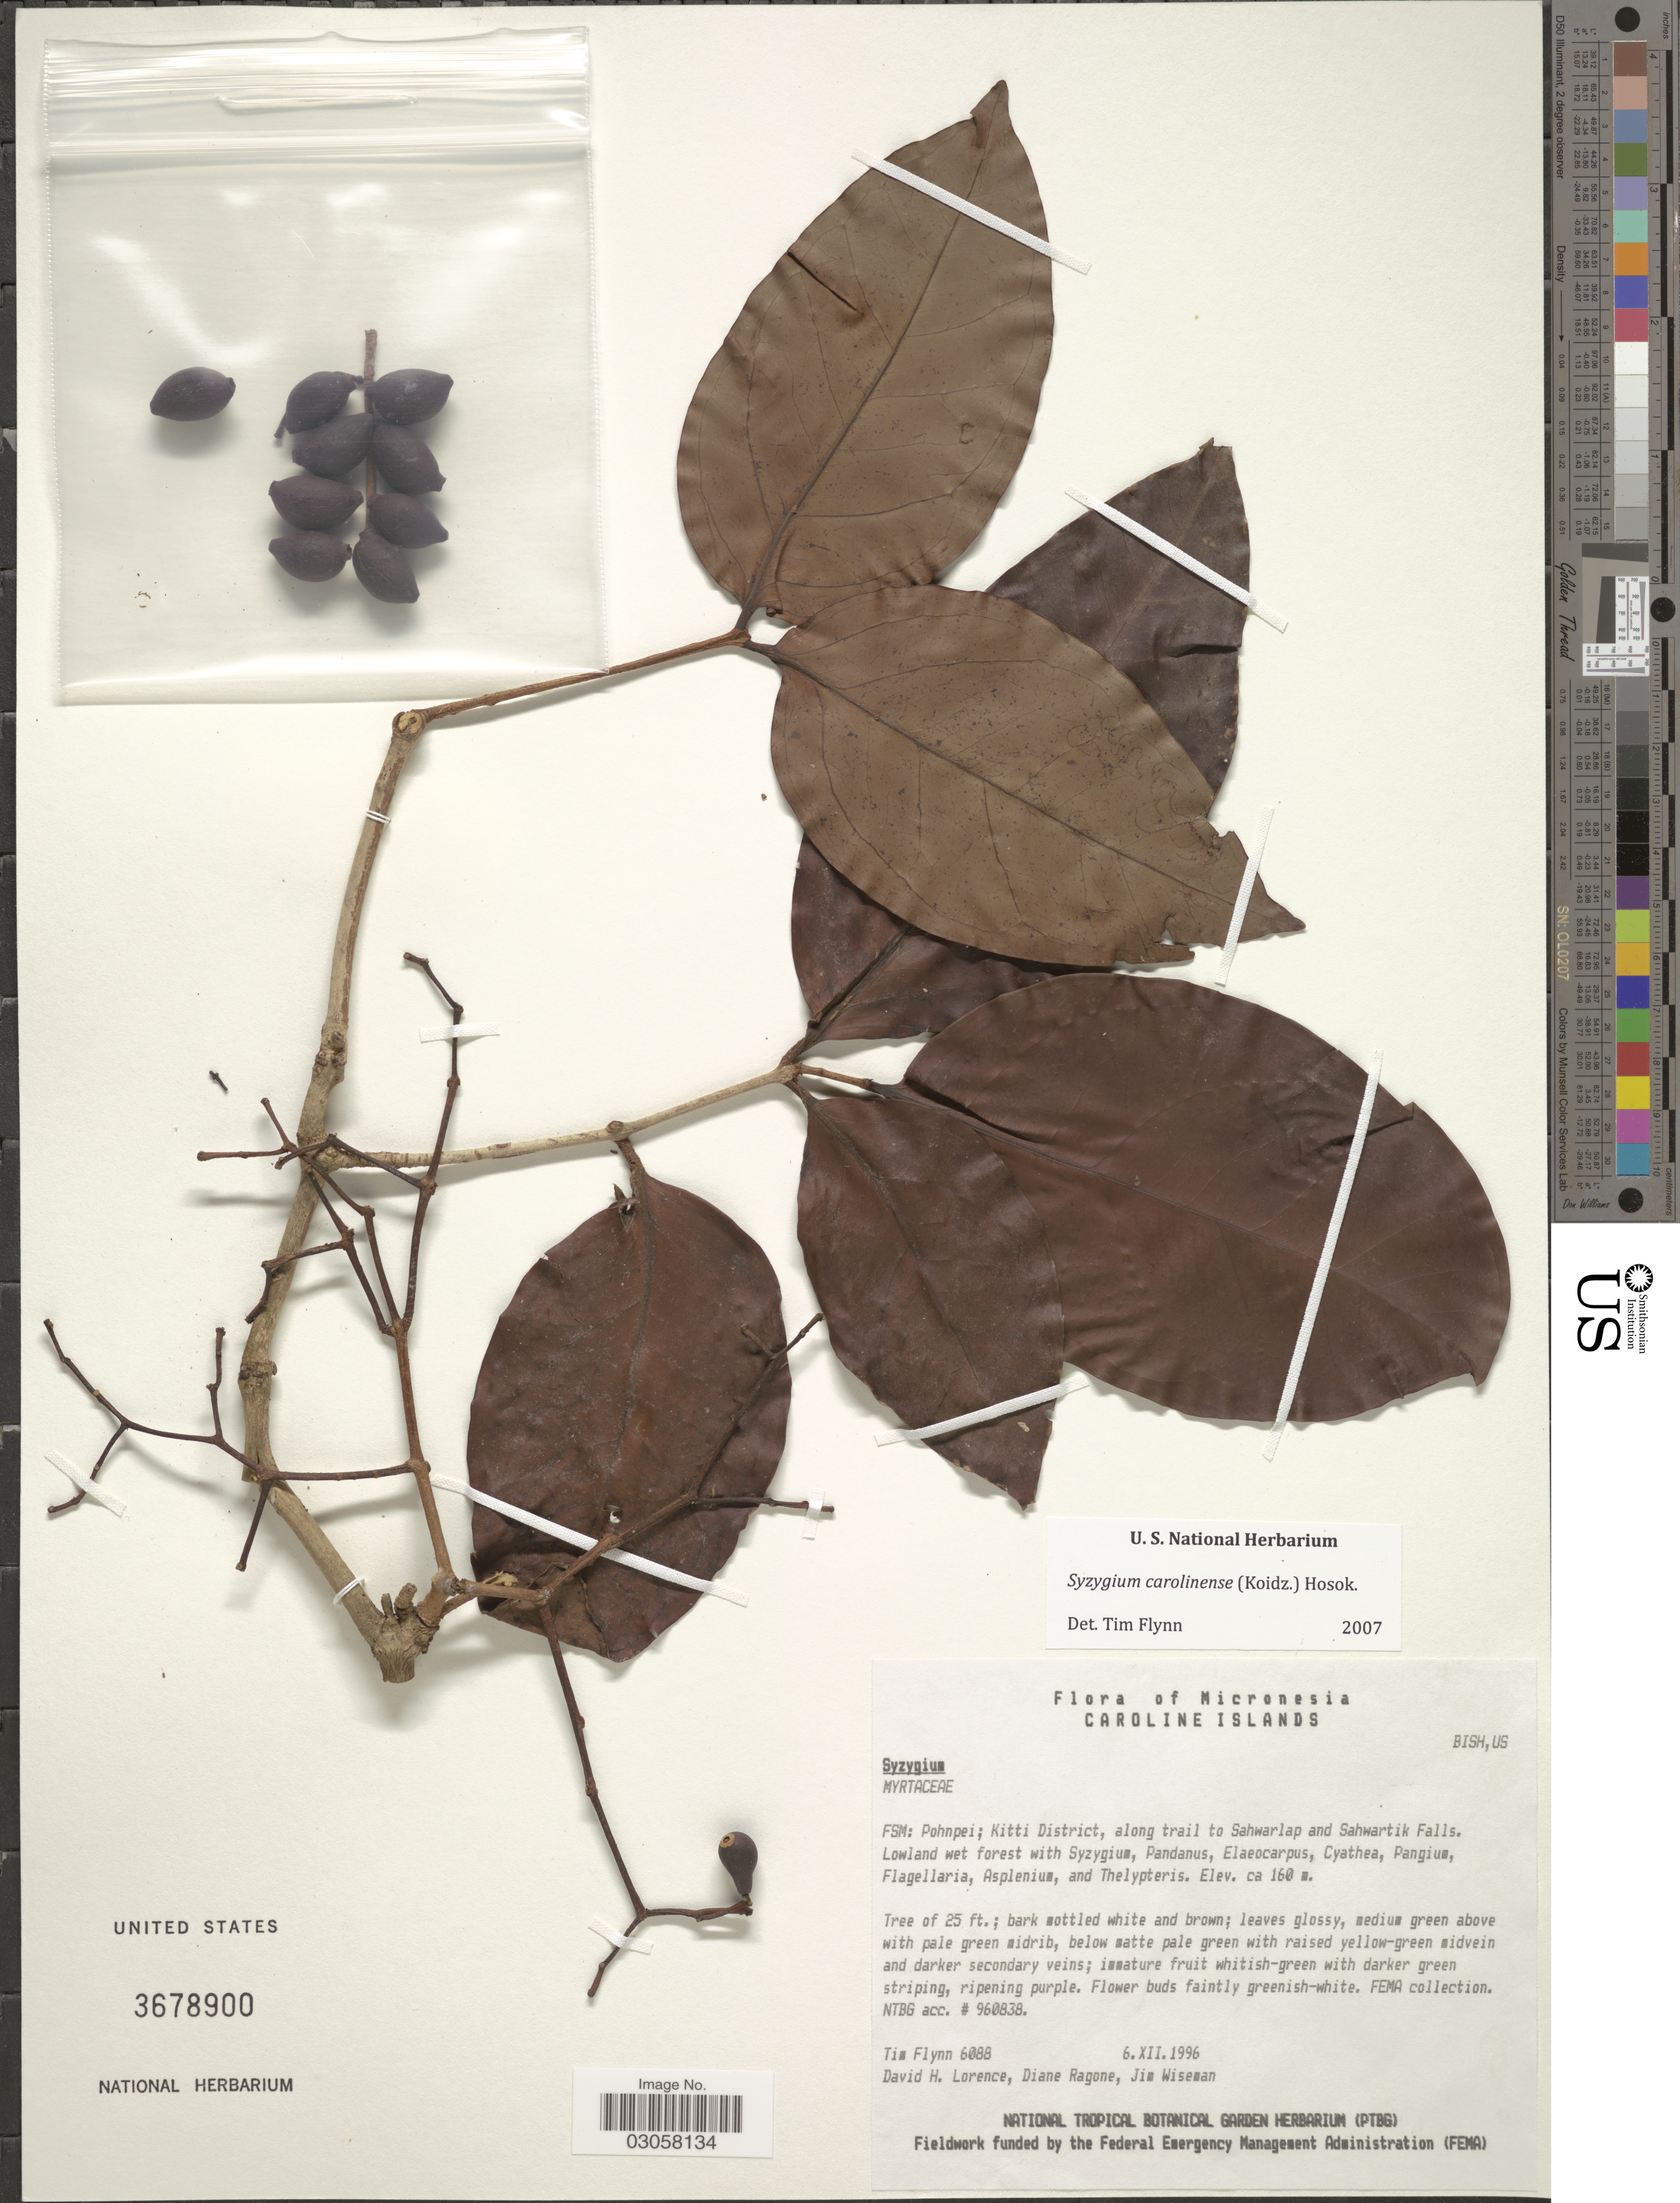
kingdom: Plantae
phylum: Tracheophyta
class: Magnoliopsida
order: Myrtales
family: Myrtaceae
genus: Syzygium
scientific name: Syzygium carolinense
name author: (Koidz.) Hosok.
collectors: T. Flynn, D. Lorence, D. Ragone & J. Wiseman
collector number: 6088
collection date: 1996-11-06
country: Micronesia, Federated States of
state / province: Pohnpei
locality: Caroline Islands. FSM: Pohnpei; Kitti District, along trail to Sahwarlap and Sahwartik Falls.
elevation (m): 160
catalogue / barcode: US 3678900